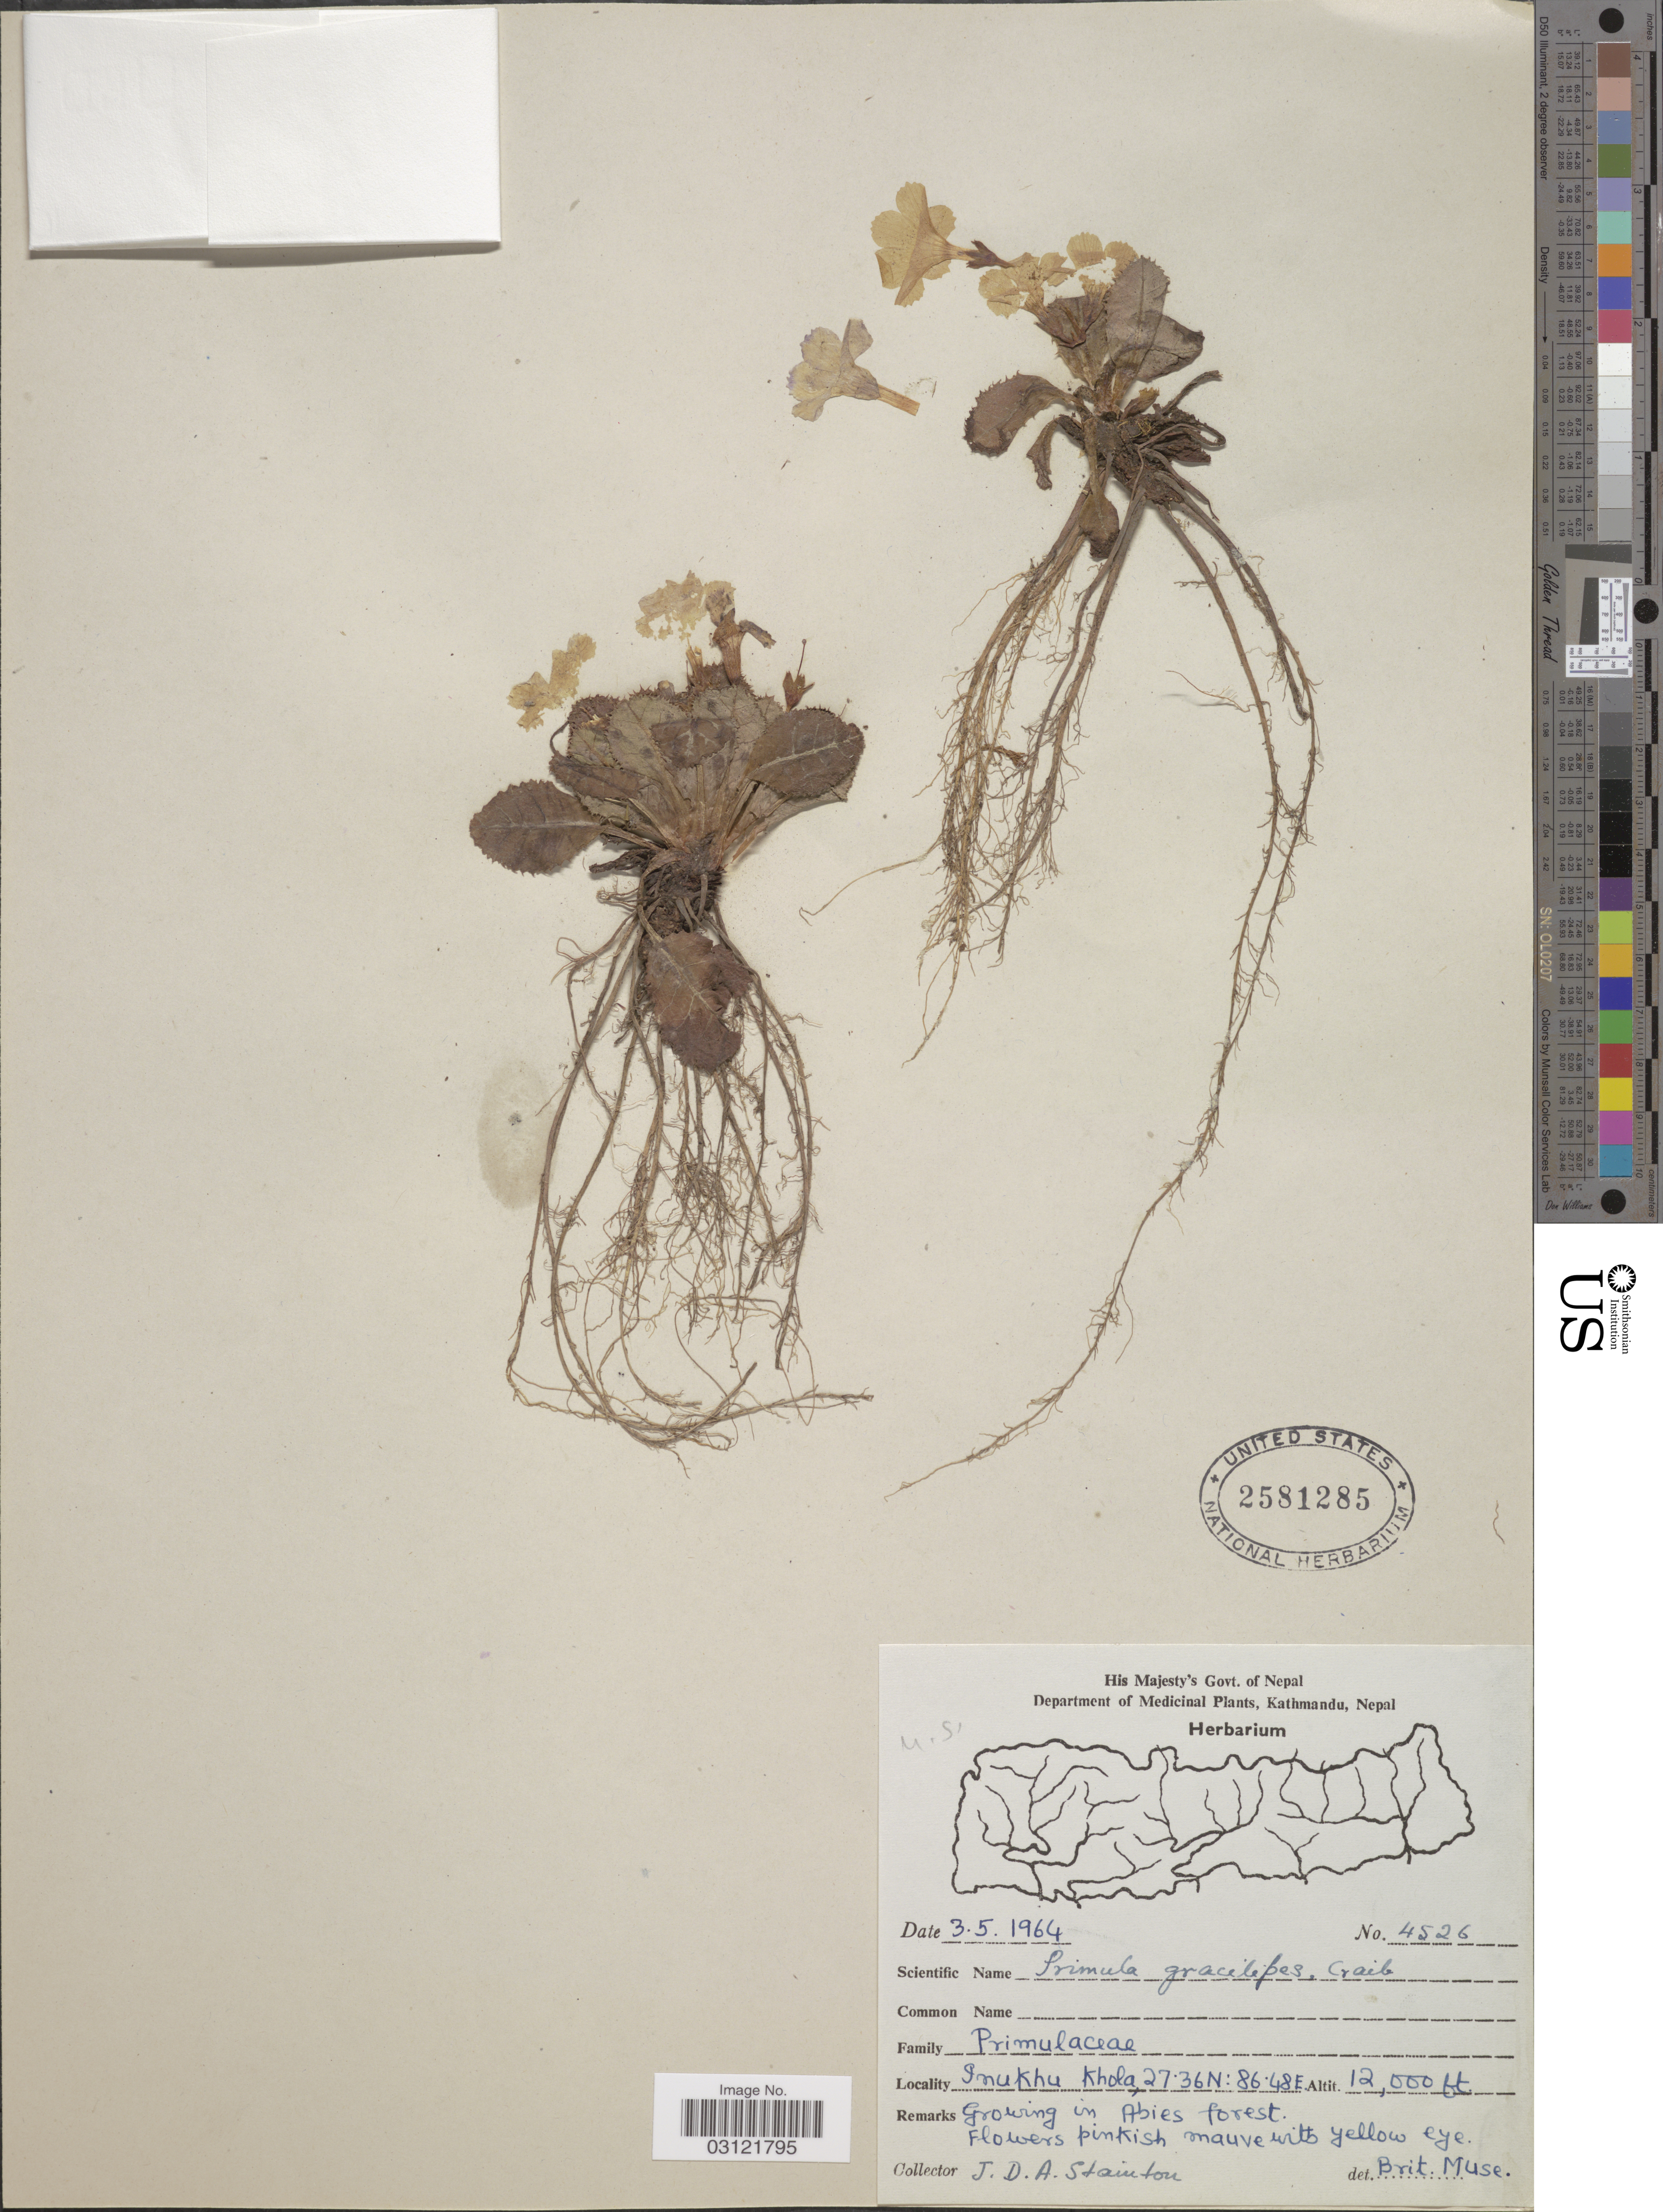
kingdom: Plantae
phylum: Tracheophyta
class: Magnoliopsida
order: Ericales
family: Primulaceae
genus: Primula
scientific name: Primula petiolaris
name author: Wall.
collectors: J. Stainton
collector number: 4526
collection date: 1964-05-03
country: Nepal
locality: Inukhu Khola.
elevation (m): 3658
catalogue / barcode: US 2581285